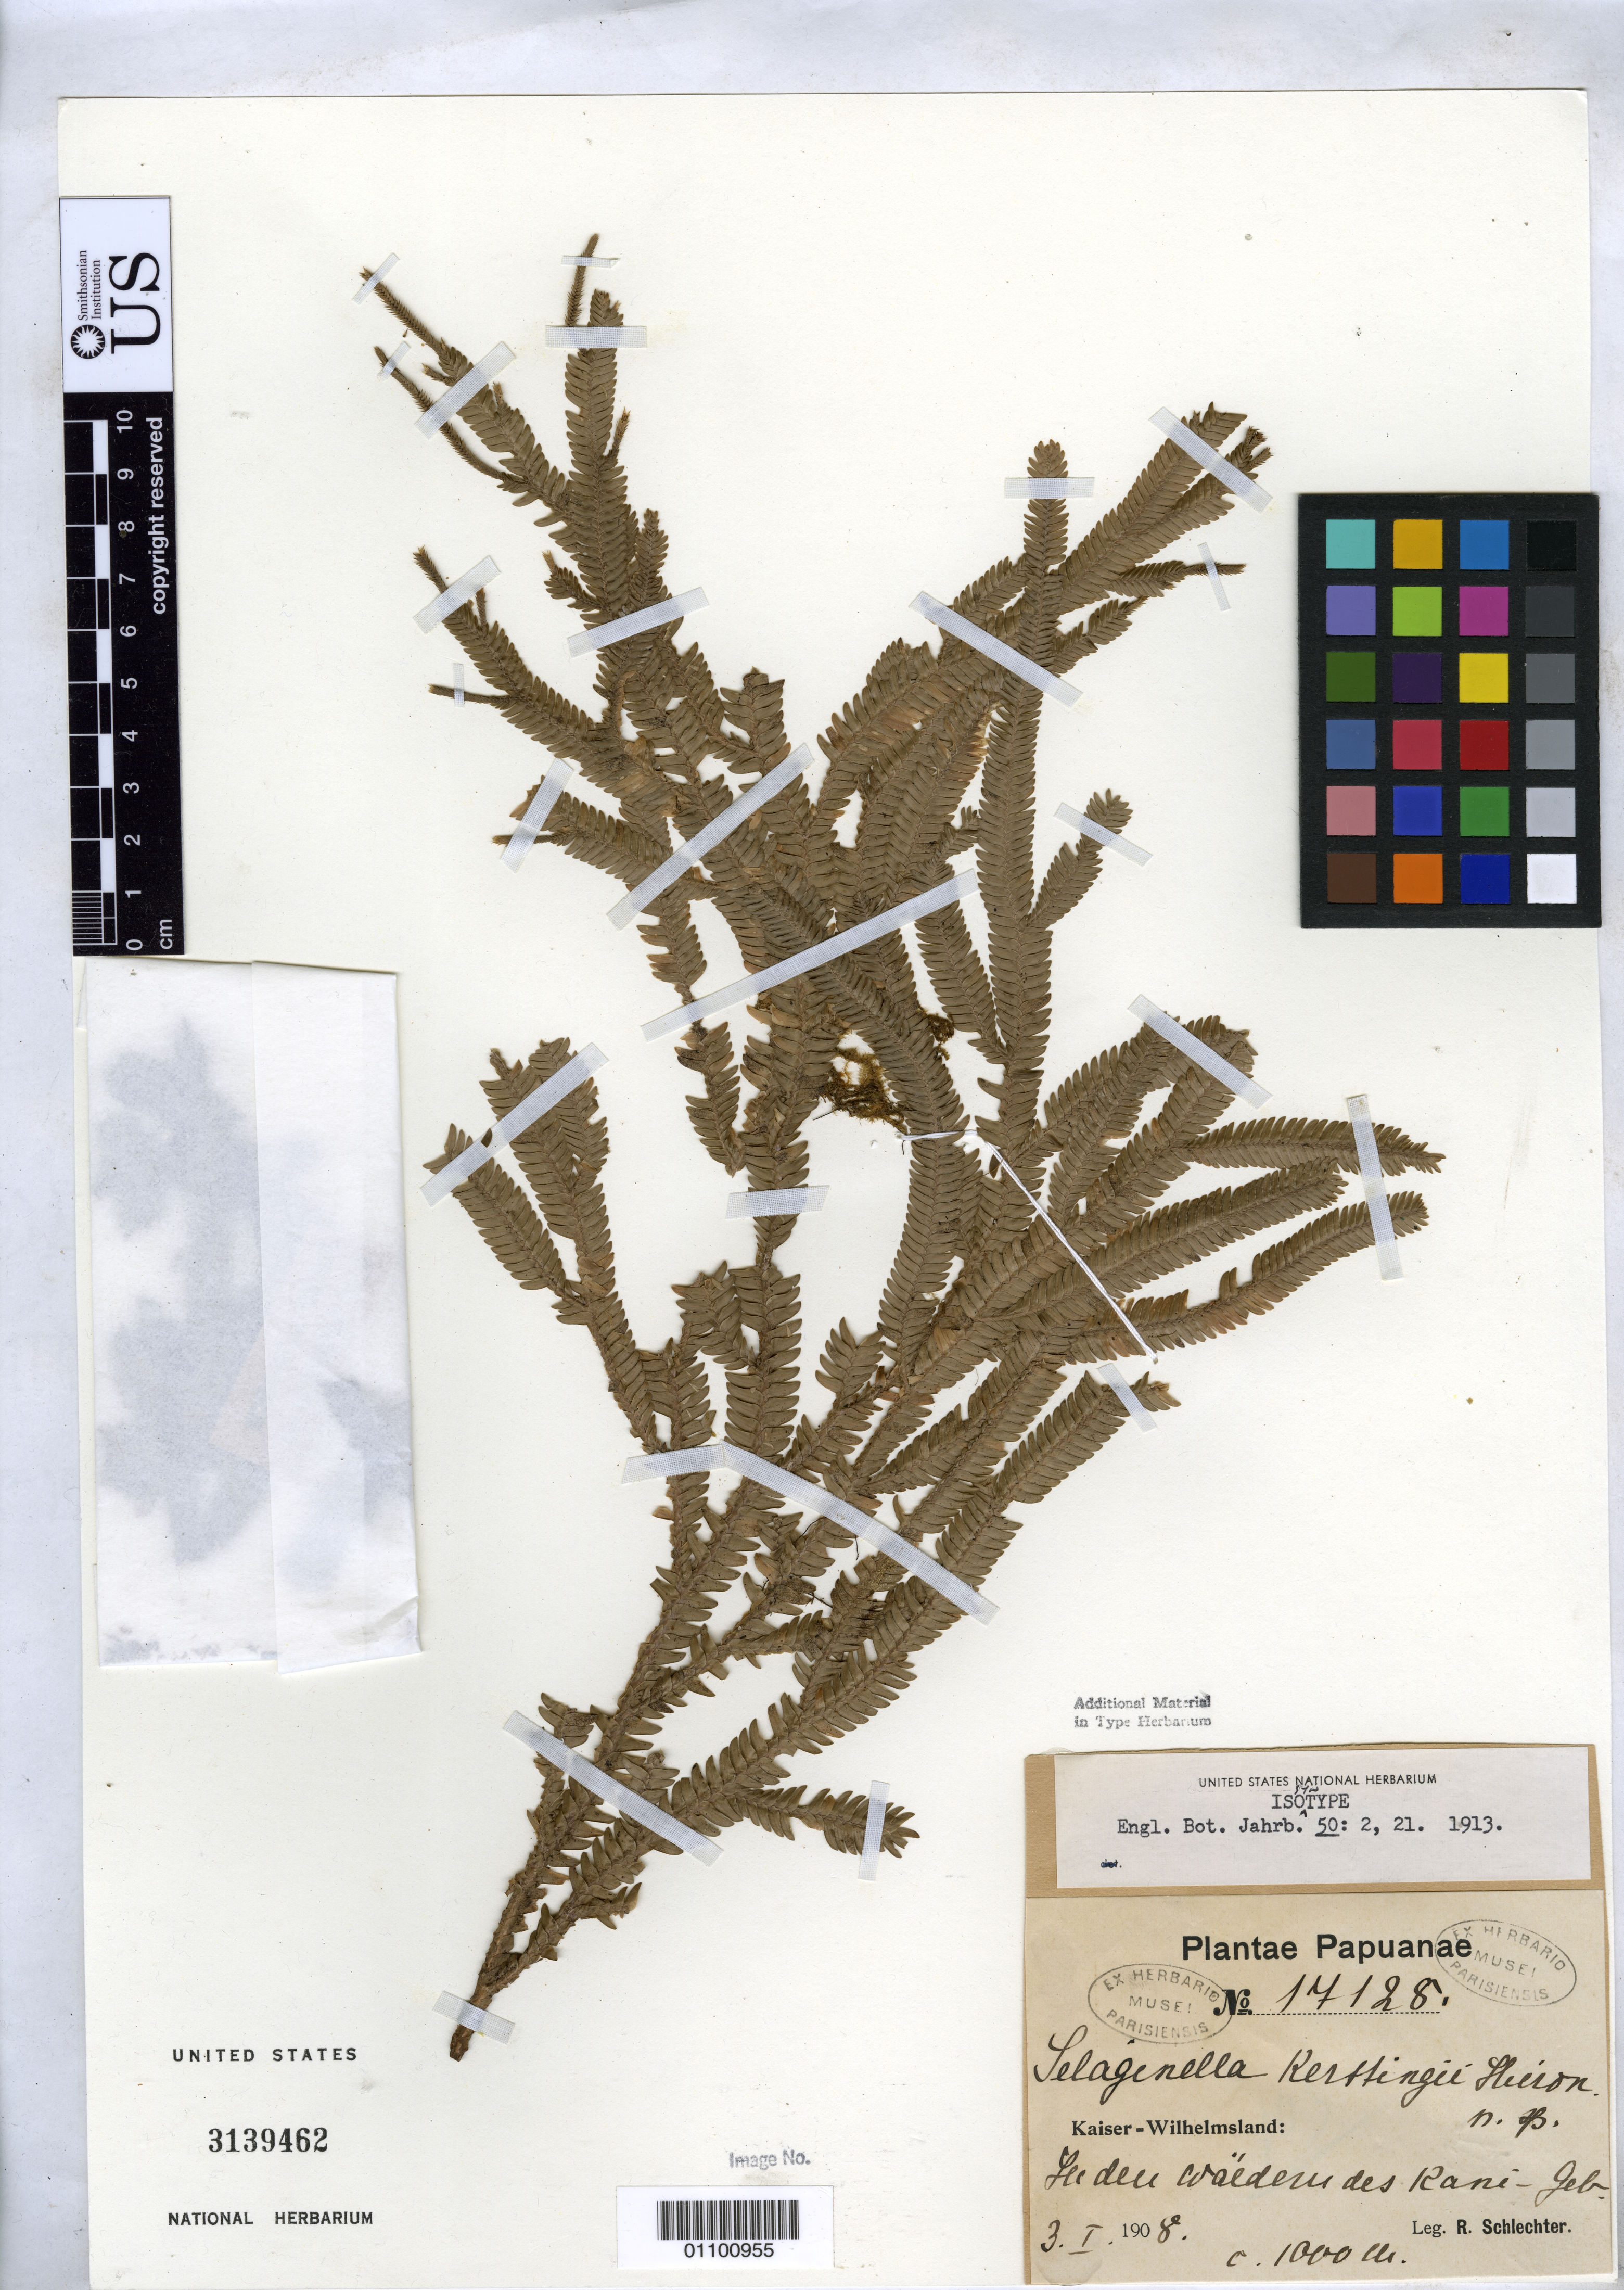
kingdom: Plantae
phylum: Tracheophyta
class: Lycopodiopsida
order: Selaginellales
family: Selaginellaceae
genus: Selaginella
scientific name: Selaginella kerstingii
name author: Hieron. in Lauterb.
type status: Isosyntype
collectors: F. R. R. Schlechter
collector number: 17128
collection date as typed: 03 Jan 1908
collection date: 1908-01-03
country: Papua New Guinea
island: New Guinea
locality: Kaiser-Wilhelmsland, in den Waldern des Kani-gebirges.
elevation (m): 1000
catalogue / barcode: US 3139462